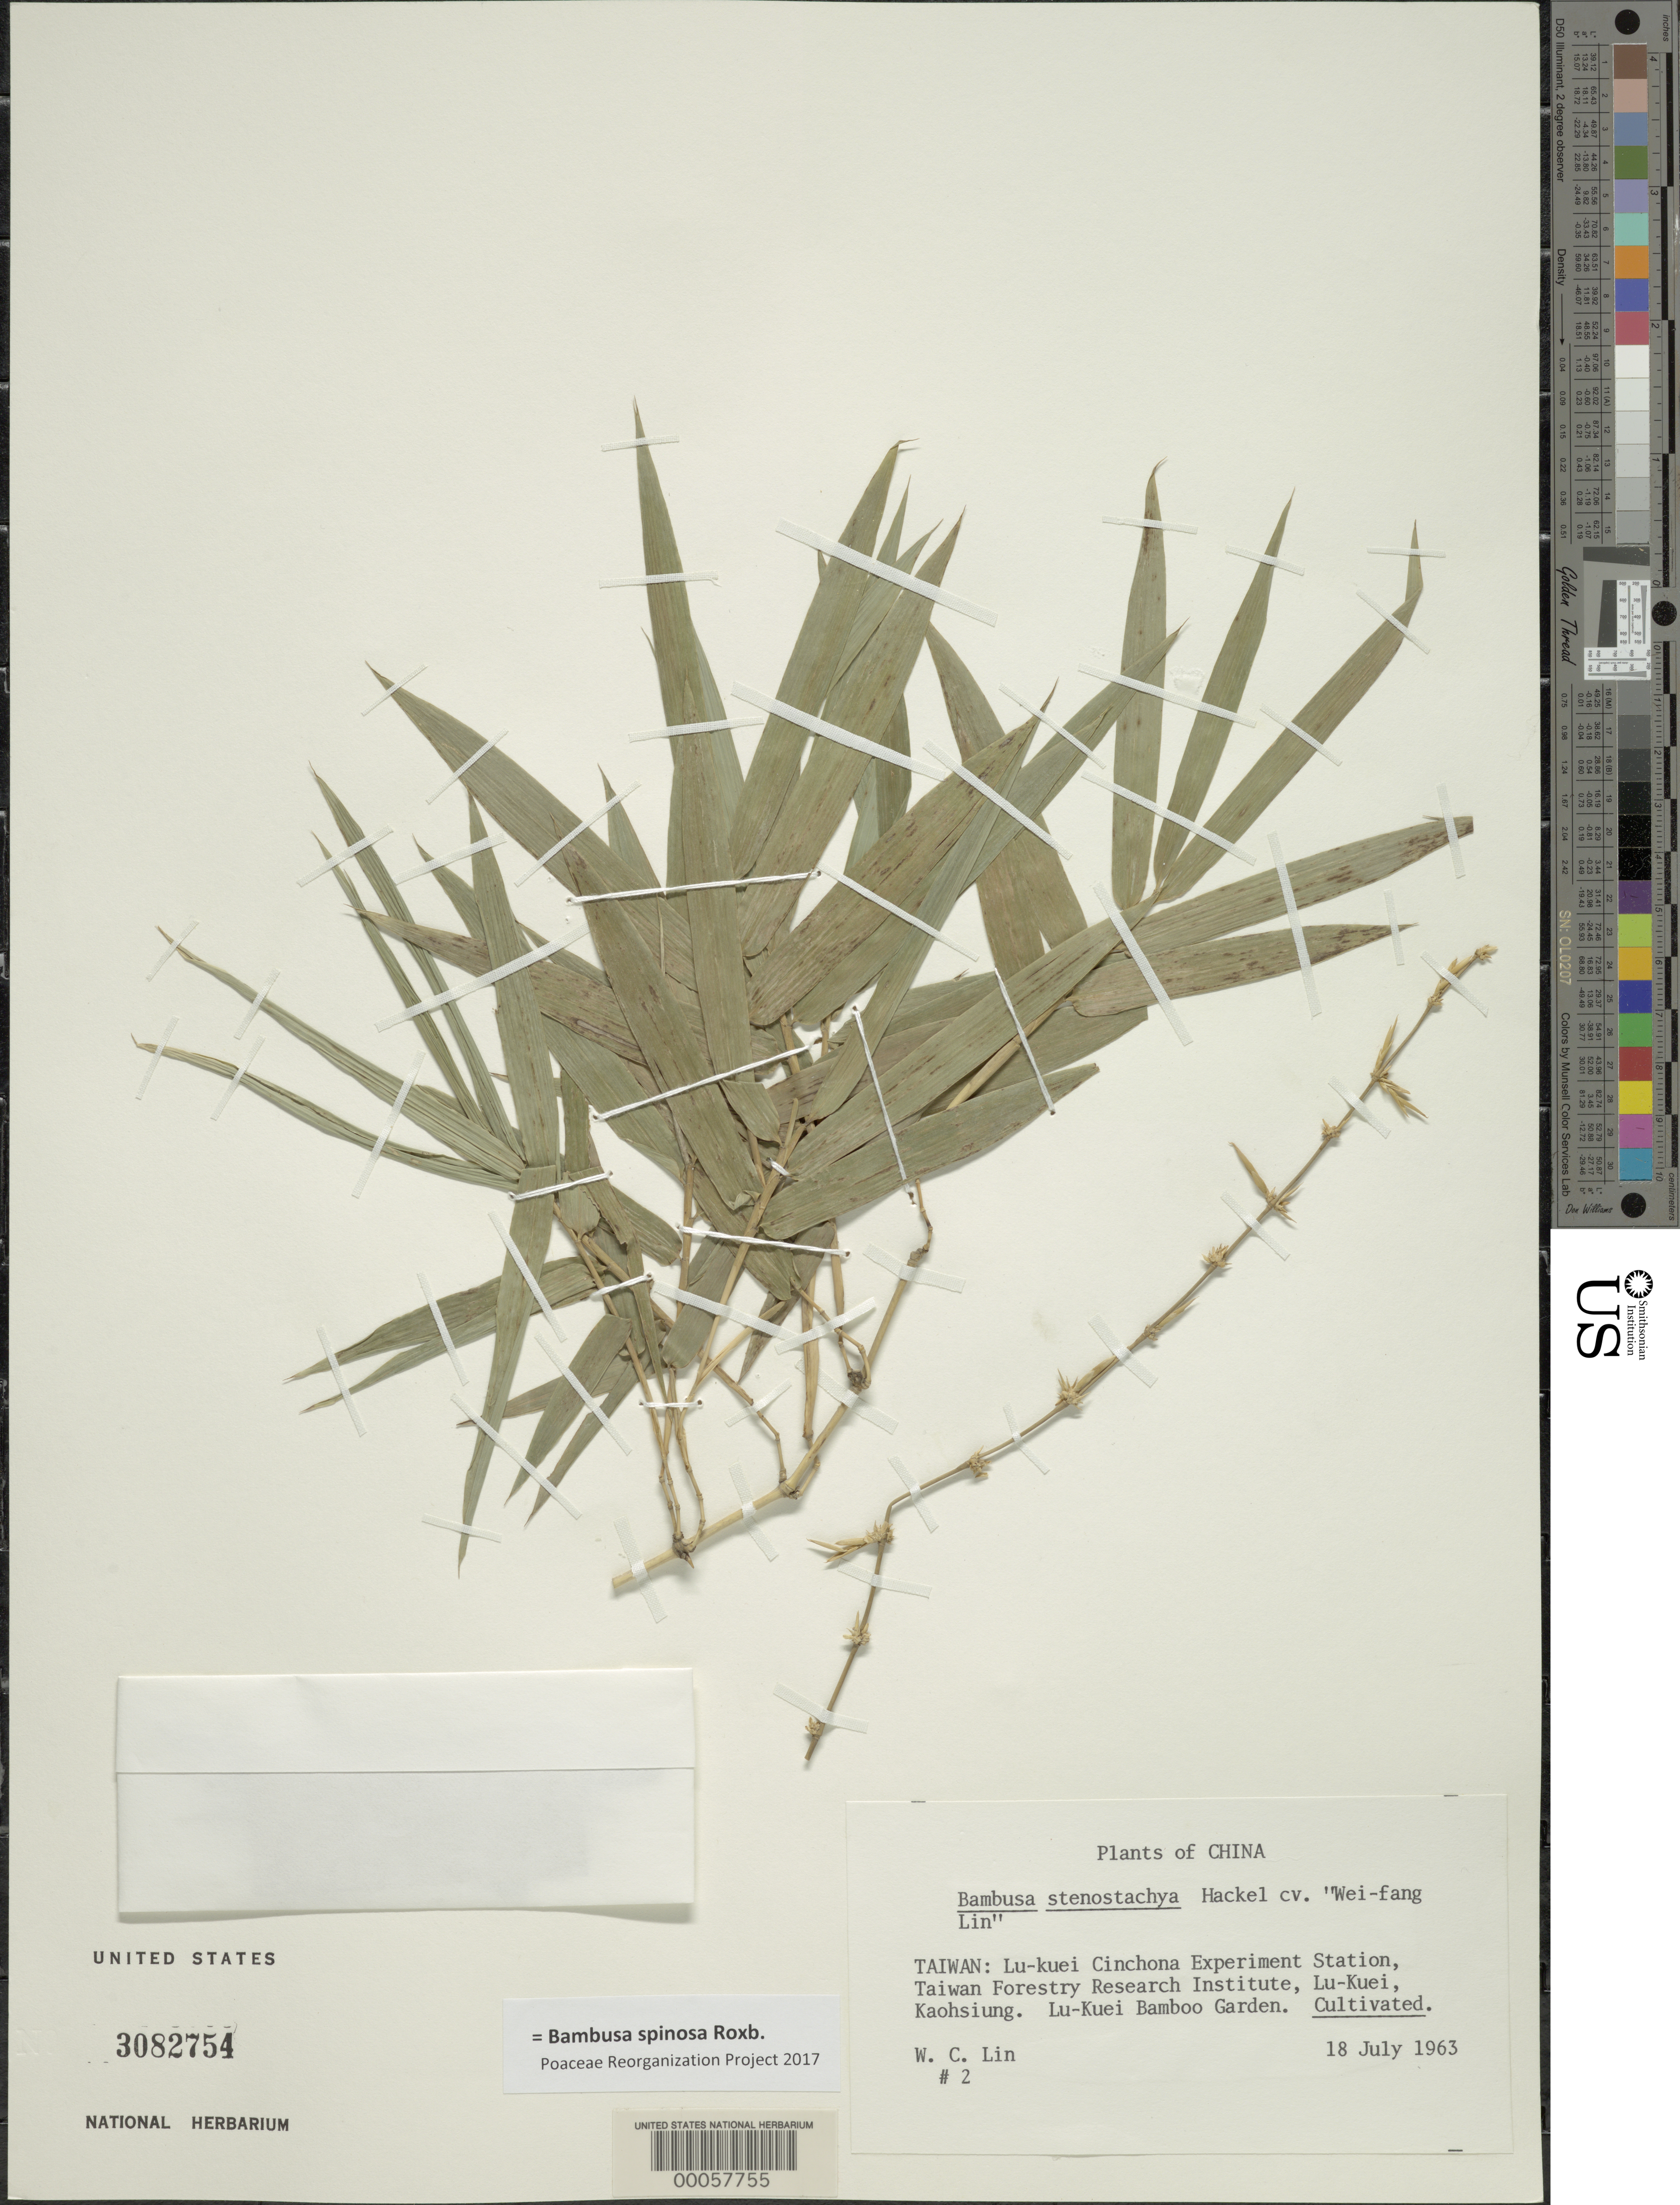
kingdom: Plantae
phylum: Tracheophyta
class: Liliopsida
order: Poales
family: Poaceae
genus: Bambusa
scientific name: Bambusa spinosa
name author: Roxb.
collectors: W. Lin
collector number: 2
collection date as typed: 18 Jul 1963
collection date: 1963-07-18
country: Taiwan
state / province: Kaohsiung City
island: Taiwan [Formosa]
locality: Lu-kuei Cinchona Experiment Stration, Taiwan Forestry Research Institution, Lu-Kuei Kaohsiung, Lu-Kuei Bamboo Garden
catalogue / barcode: US 3082754